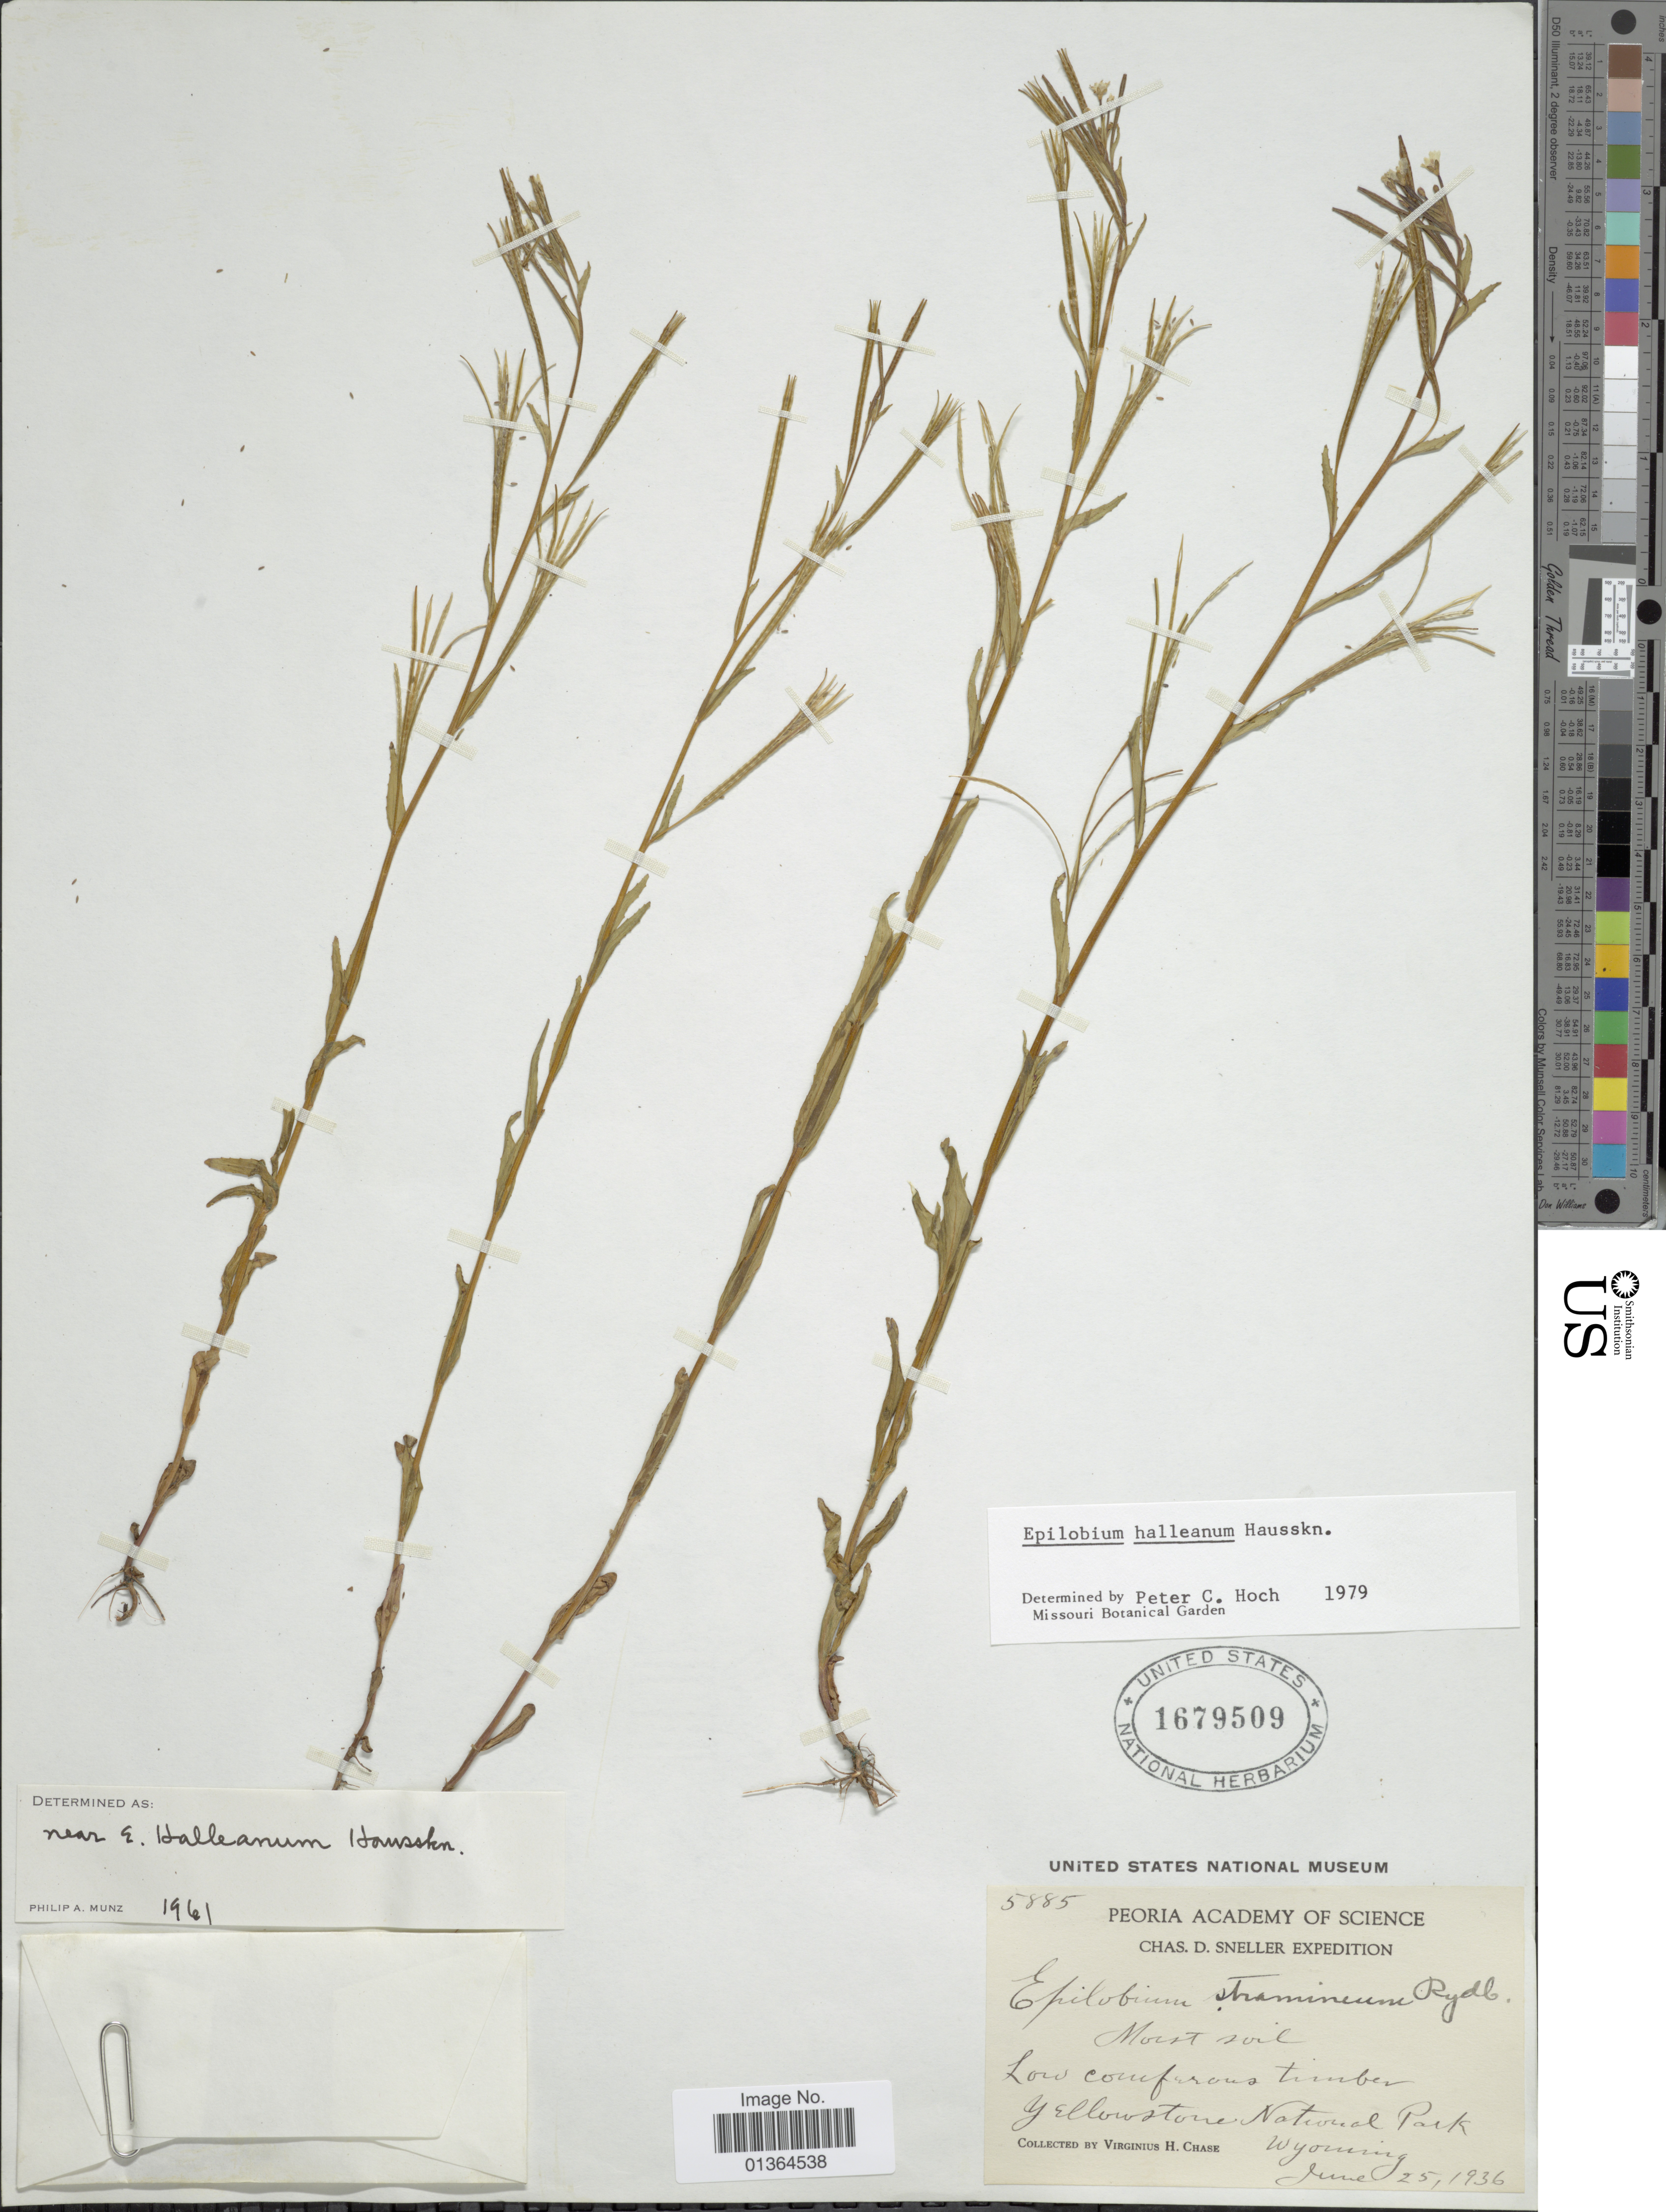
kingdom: Plantae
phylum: Tracheophyta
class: Magnoliopsida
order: Myrtales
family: Onagraceae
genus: Epilobium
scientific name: Epilobium hallianum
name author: Hausskn.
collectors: V. H. Chase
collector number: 5885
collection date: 1936-06-25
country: United States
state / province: Wyoming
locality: Yellowstone National Park.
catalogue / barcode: US 1679509